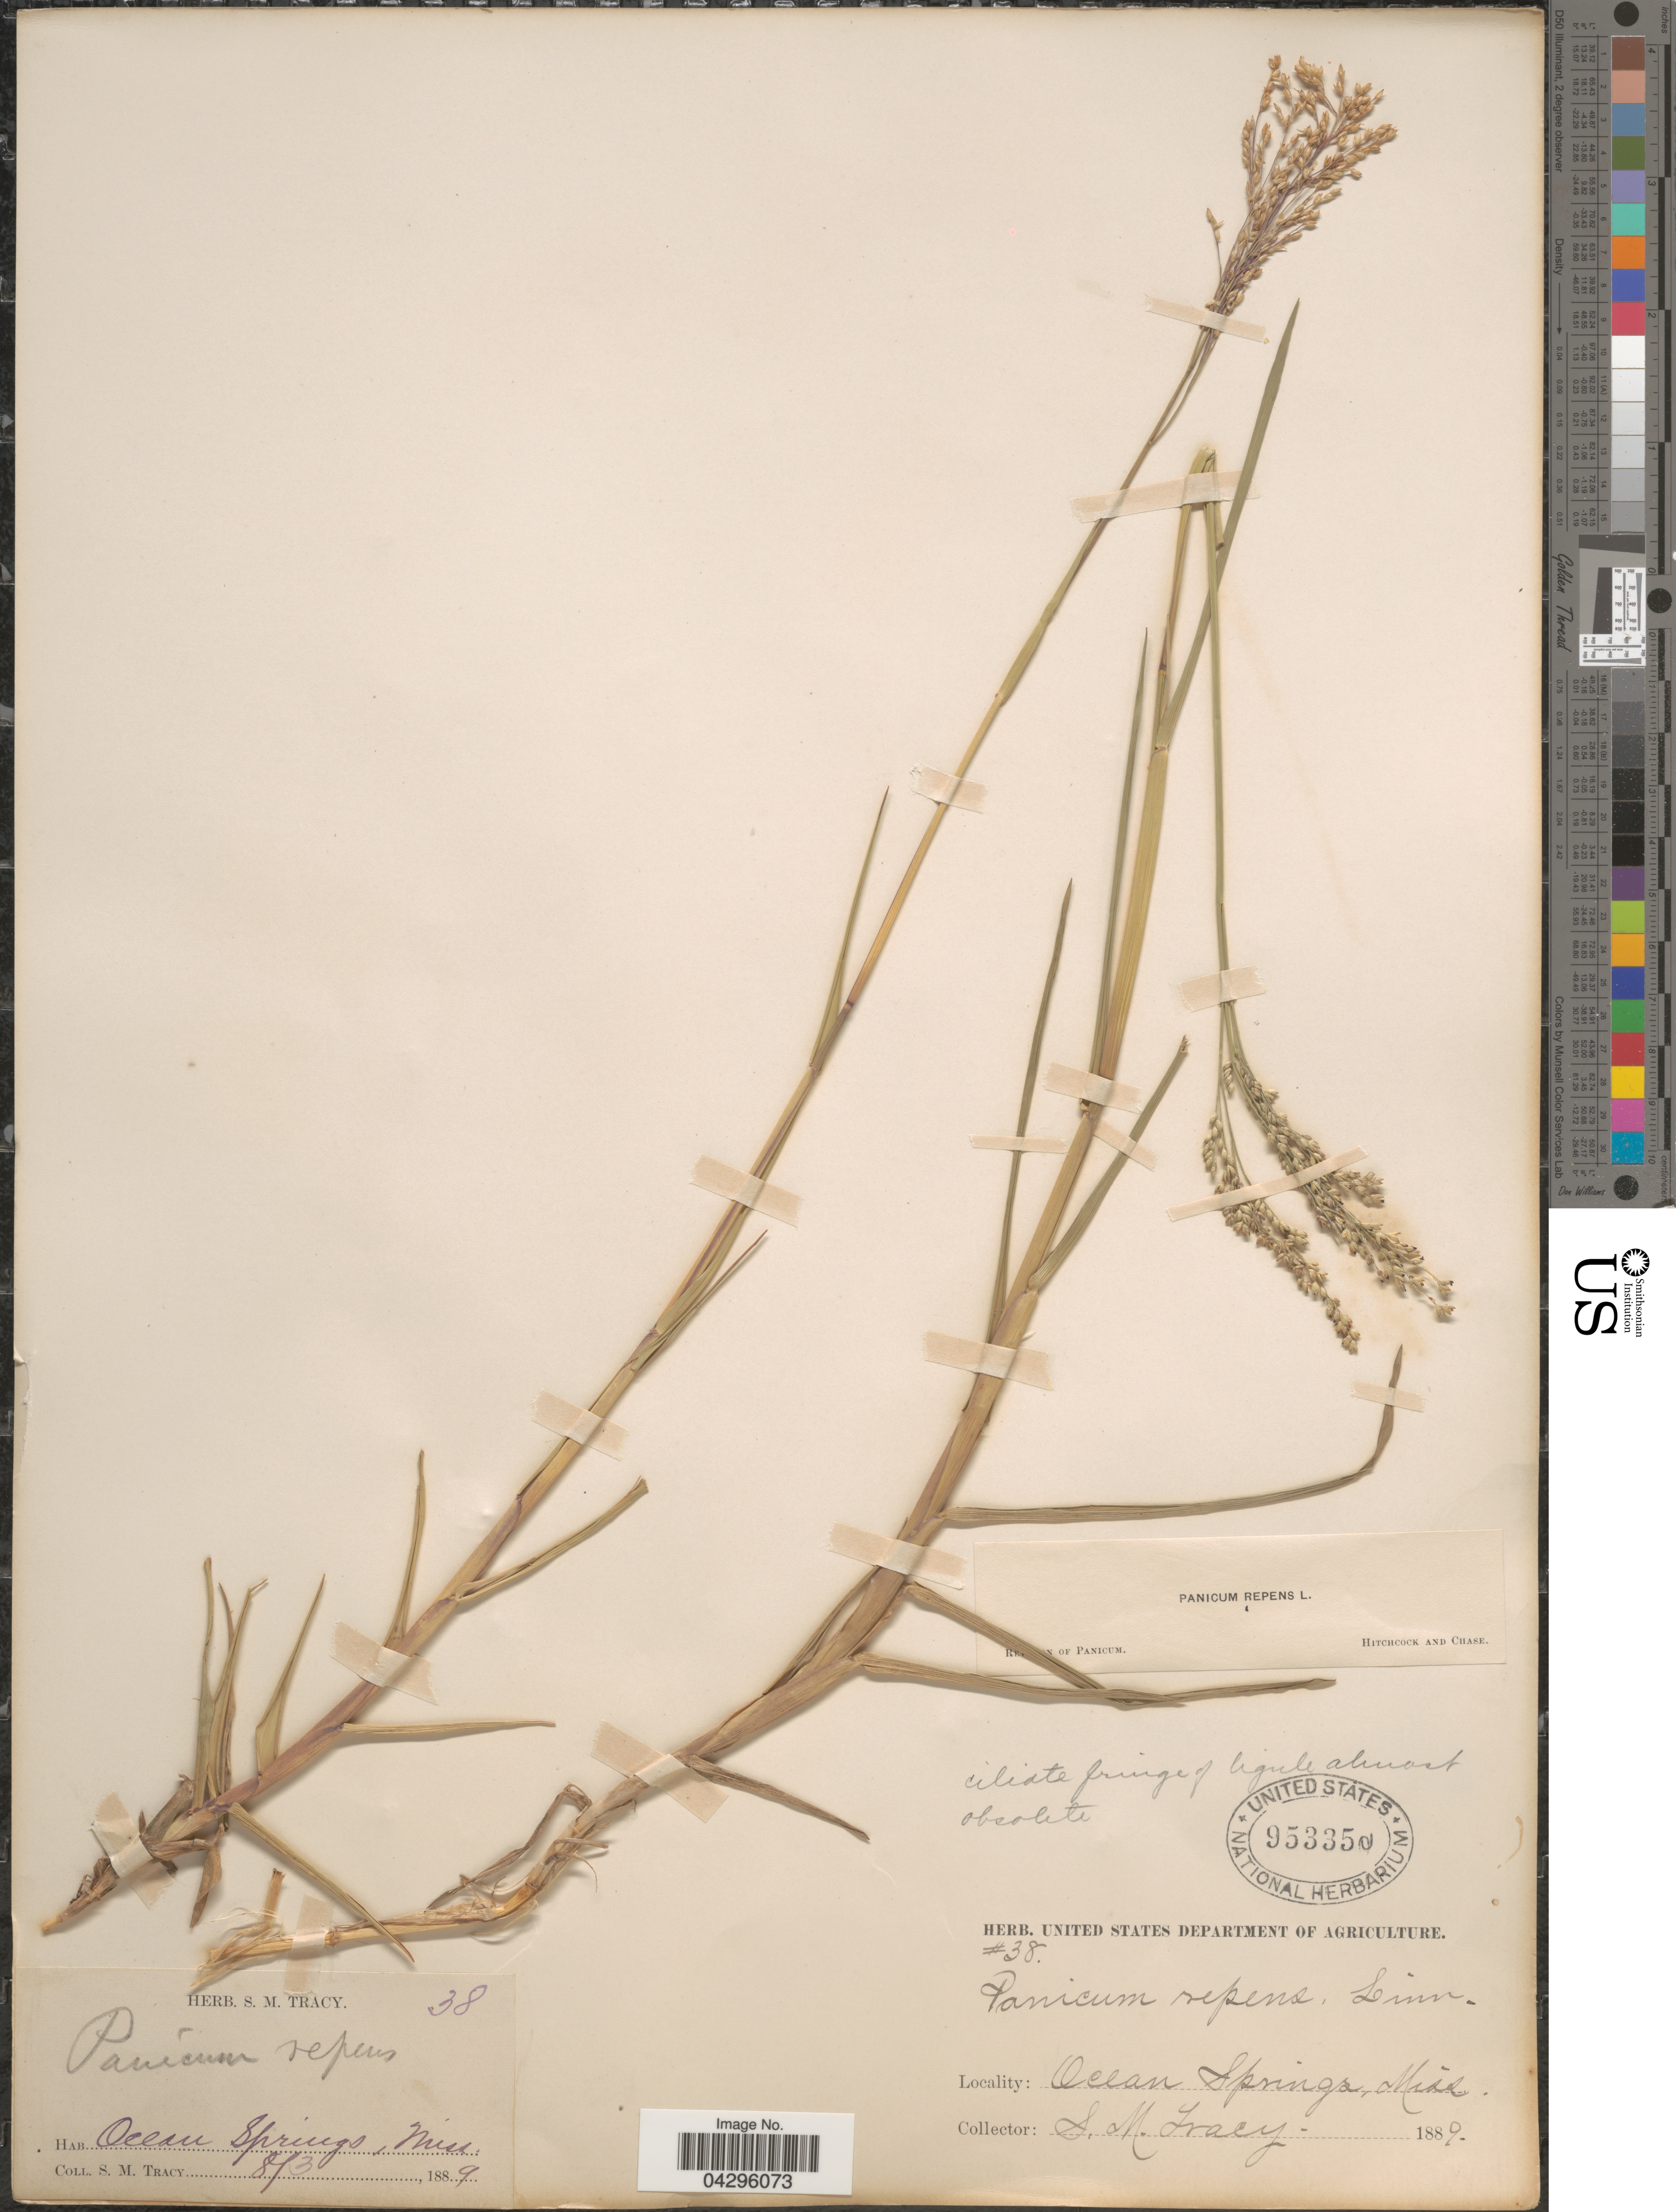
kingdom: Plantae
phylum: Tracheophyta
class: Liliopsida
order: Poales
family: Poaceae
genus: Panicum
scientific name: Panicum repens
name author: L.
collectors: S. M. Tracy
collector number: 38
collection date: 1889-08-03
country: United States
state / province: Mississippi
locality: Ocean Springs.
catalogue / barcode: US 953350